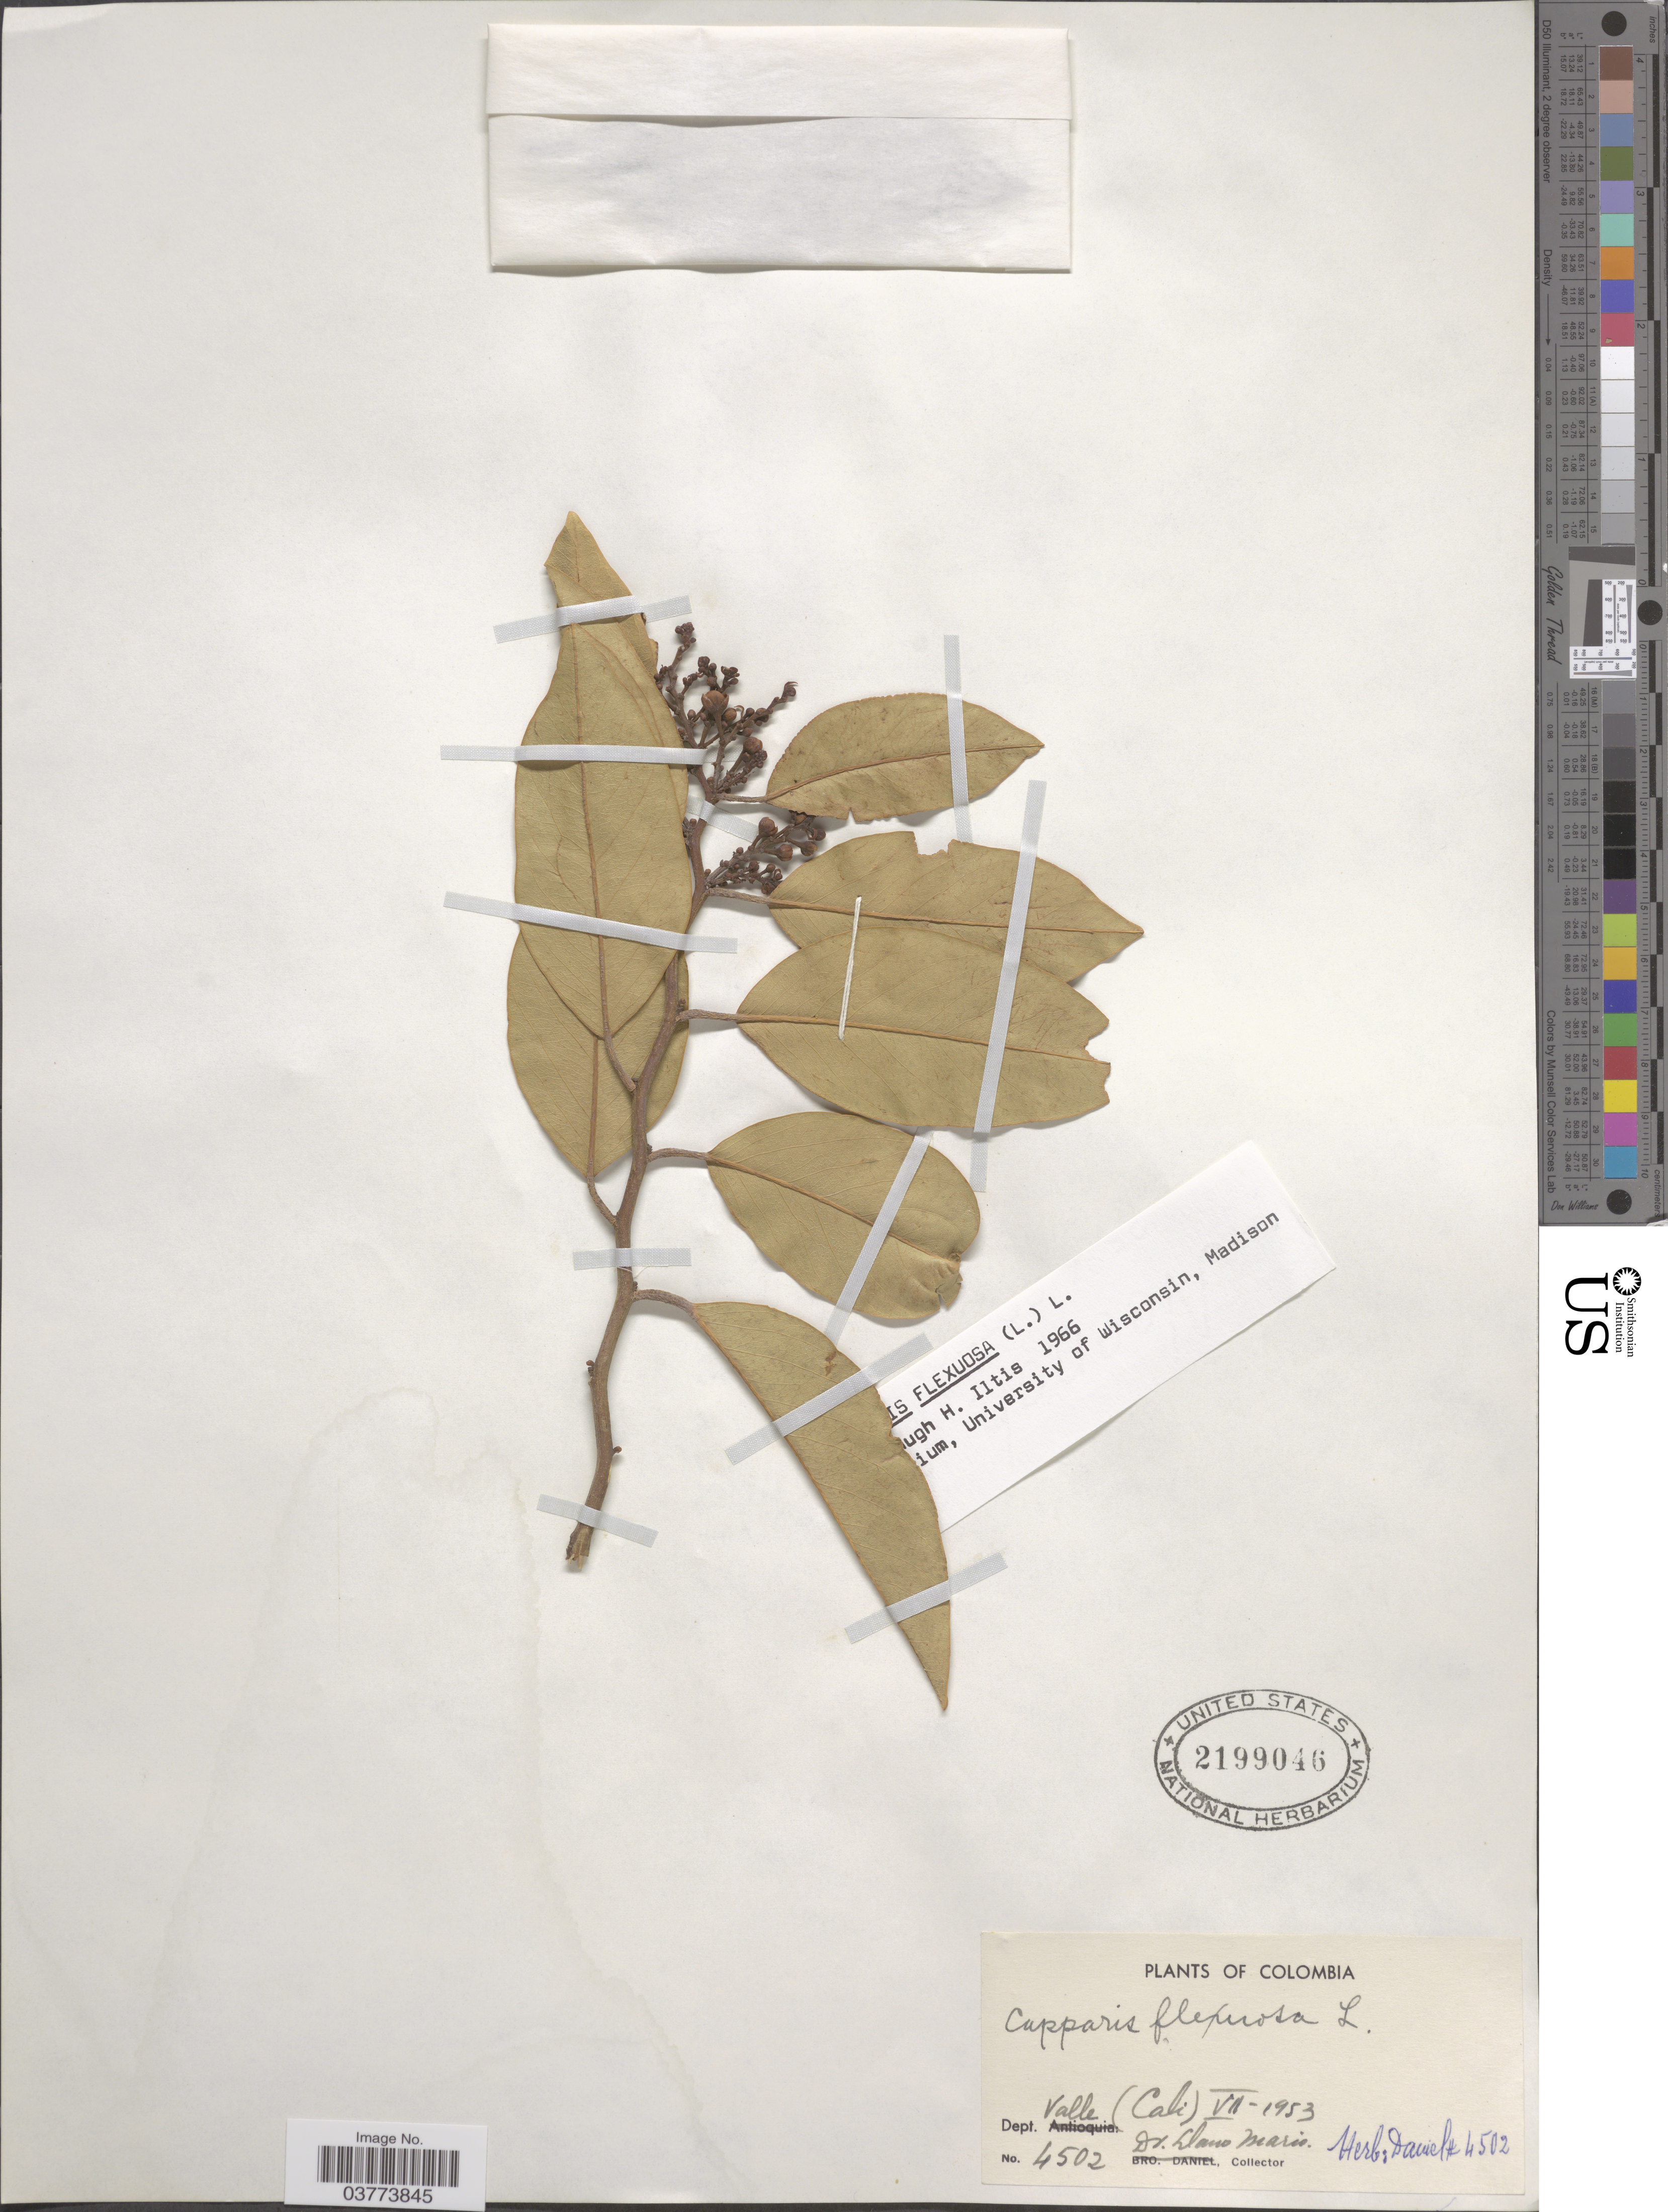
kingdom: Plantae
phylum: Tracheophyta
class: Magnoliopsida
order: Brassicales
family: Capparaceae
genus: Cynophalla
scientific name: Cynophalla flexuosa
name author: (L.) J. Presl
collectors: L. Mario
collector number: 4502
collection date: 1953-07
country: Colombia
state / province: Valle del Cauca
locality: Dept. Valle (Cali).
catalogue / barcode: US 2199046